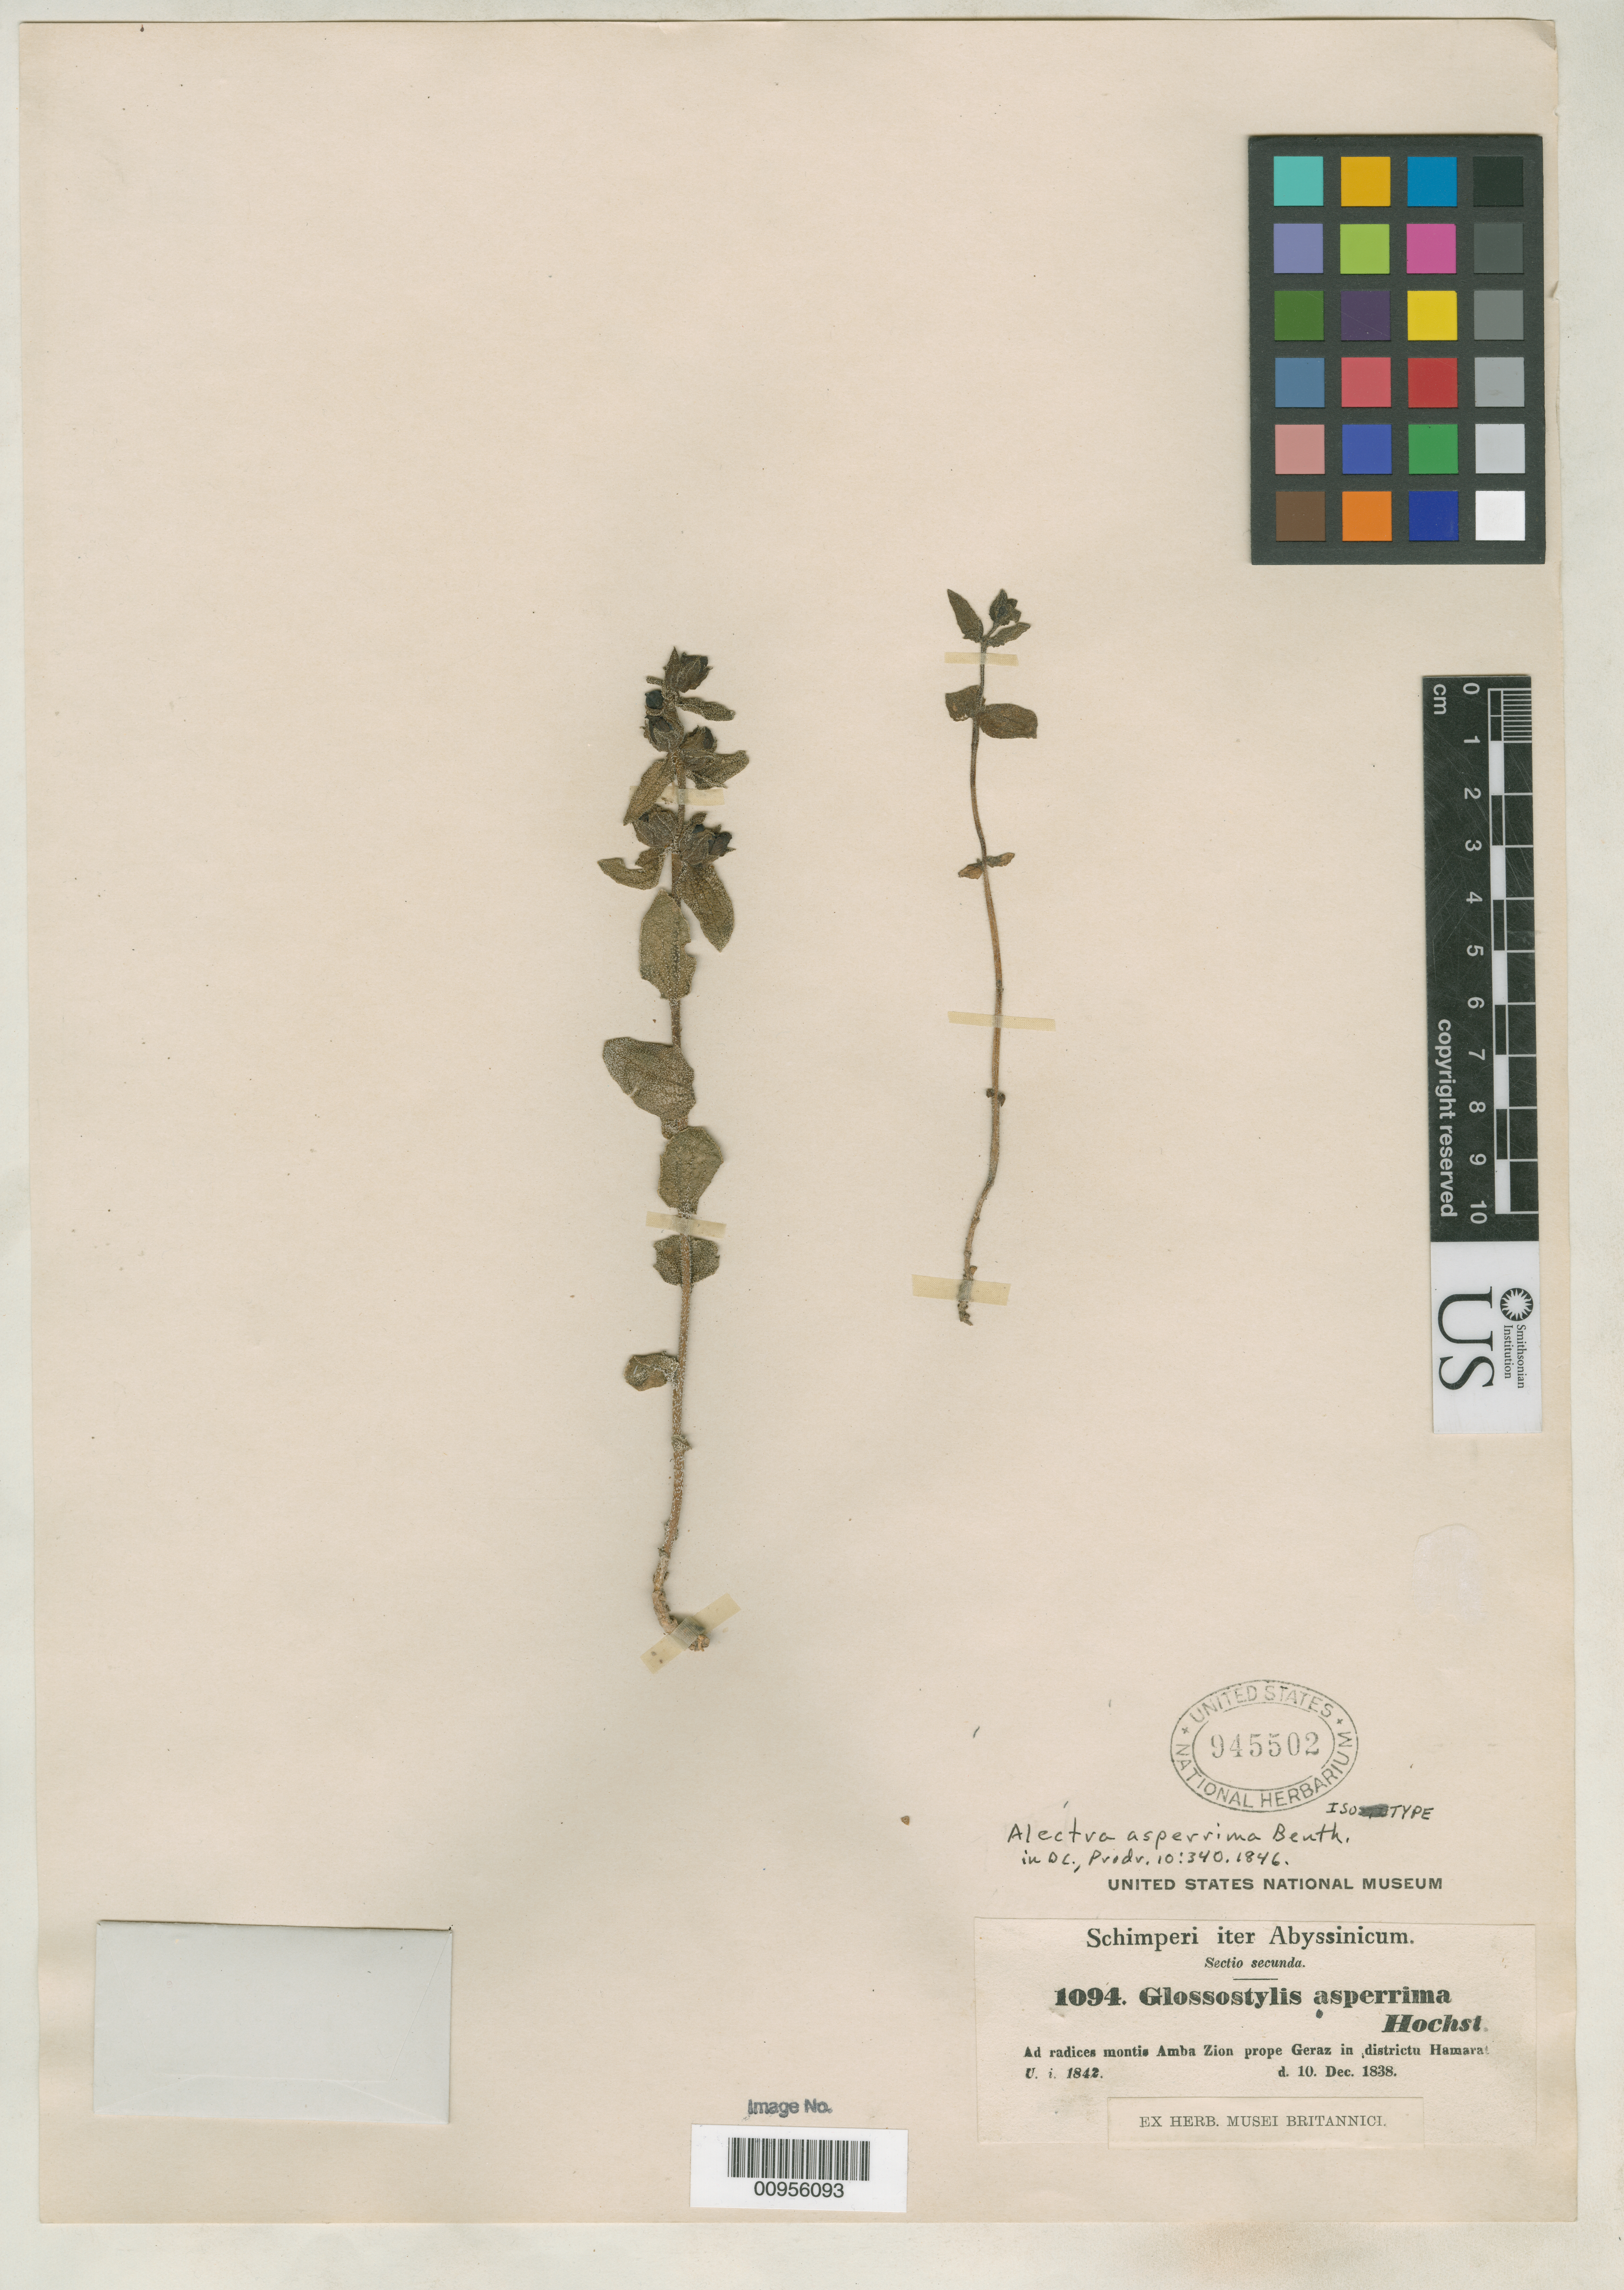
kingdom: Plantae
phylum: Tracheophyta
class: Magnoliopsida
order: Lamiales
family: Orobanchaceae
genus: Alectra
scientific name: Alectra asperrima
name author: Benth. in DC.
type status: Isotype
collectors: G. W. Schimper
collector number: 1094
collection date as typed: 10 Dec 1838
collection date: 1838-12-10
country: Ethiopia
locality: Ad radices montis Amba Zion prope Geraz in districtu Hamara.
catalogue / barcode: US 945502